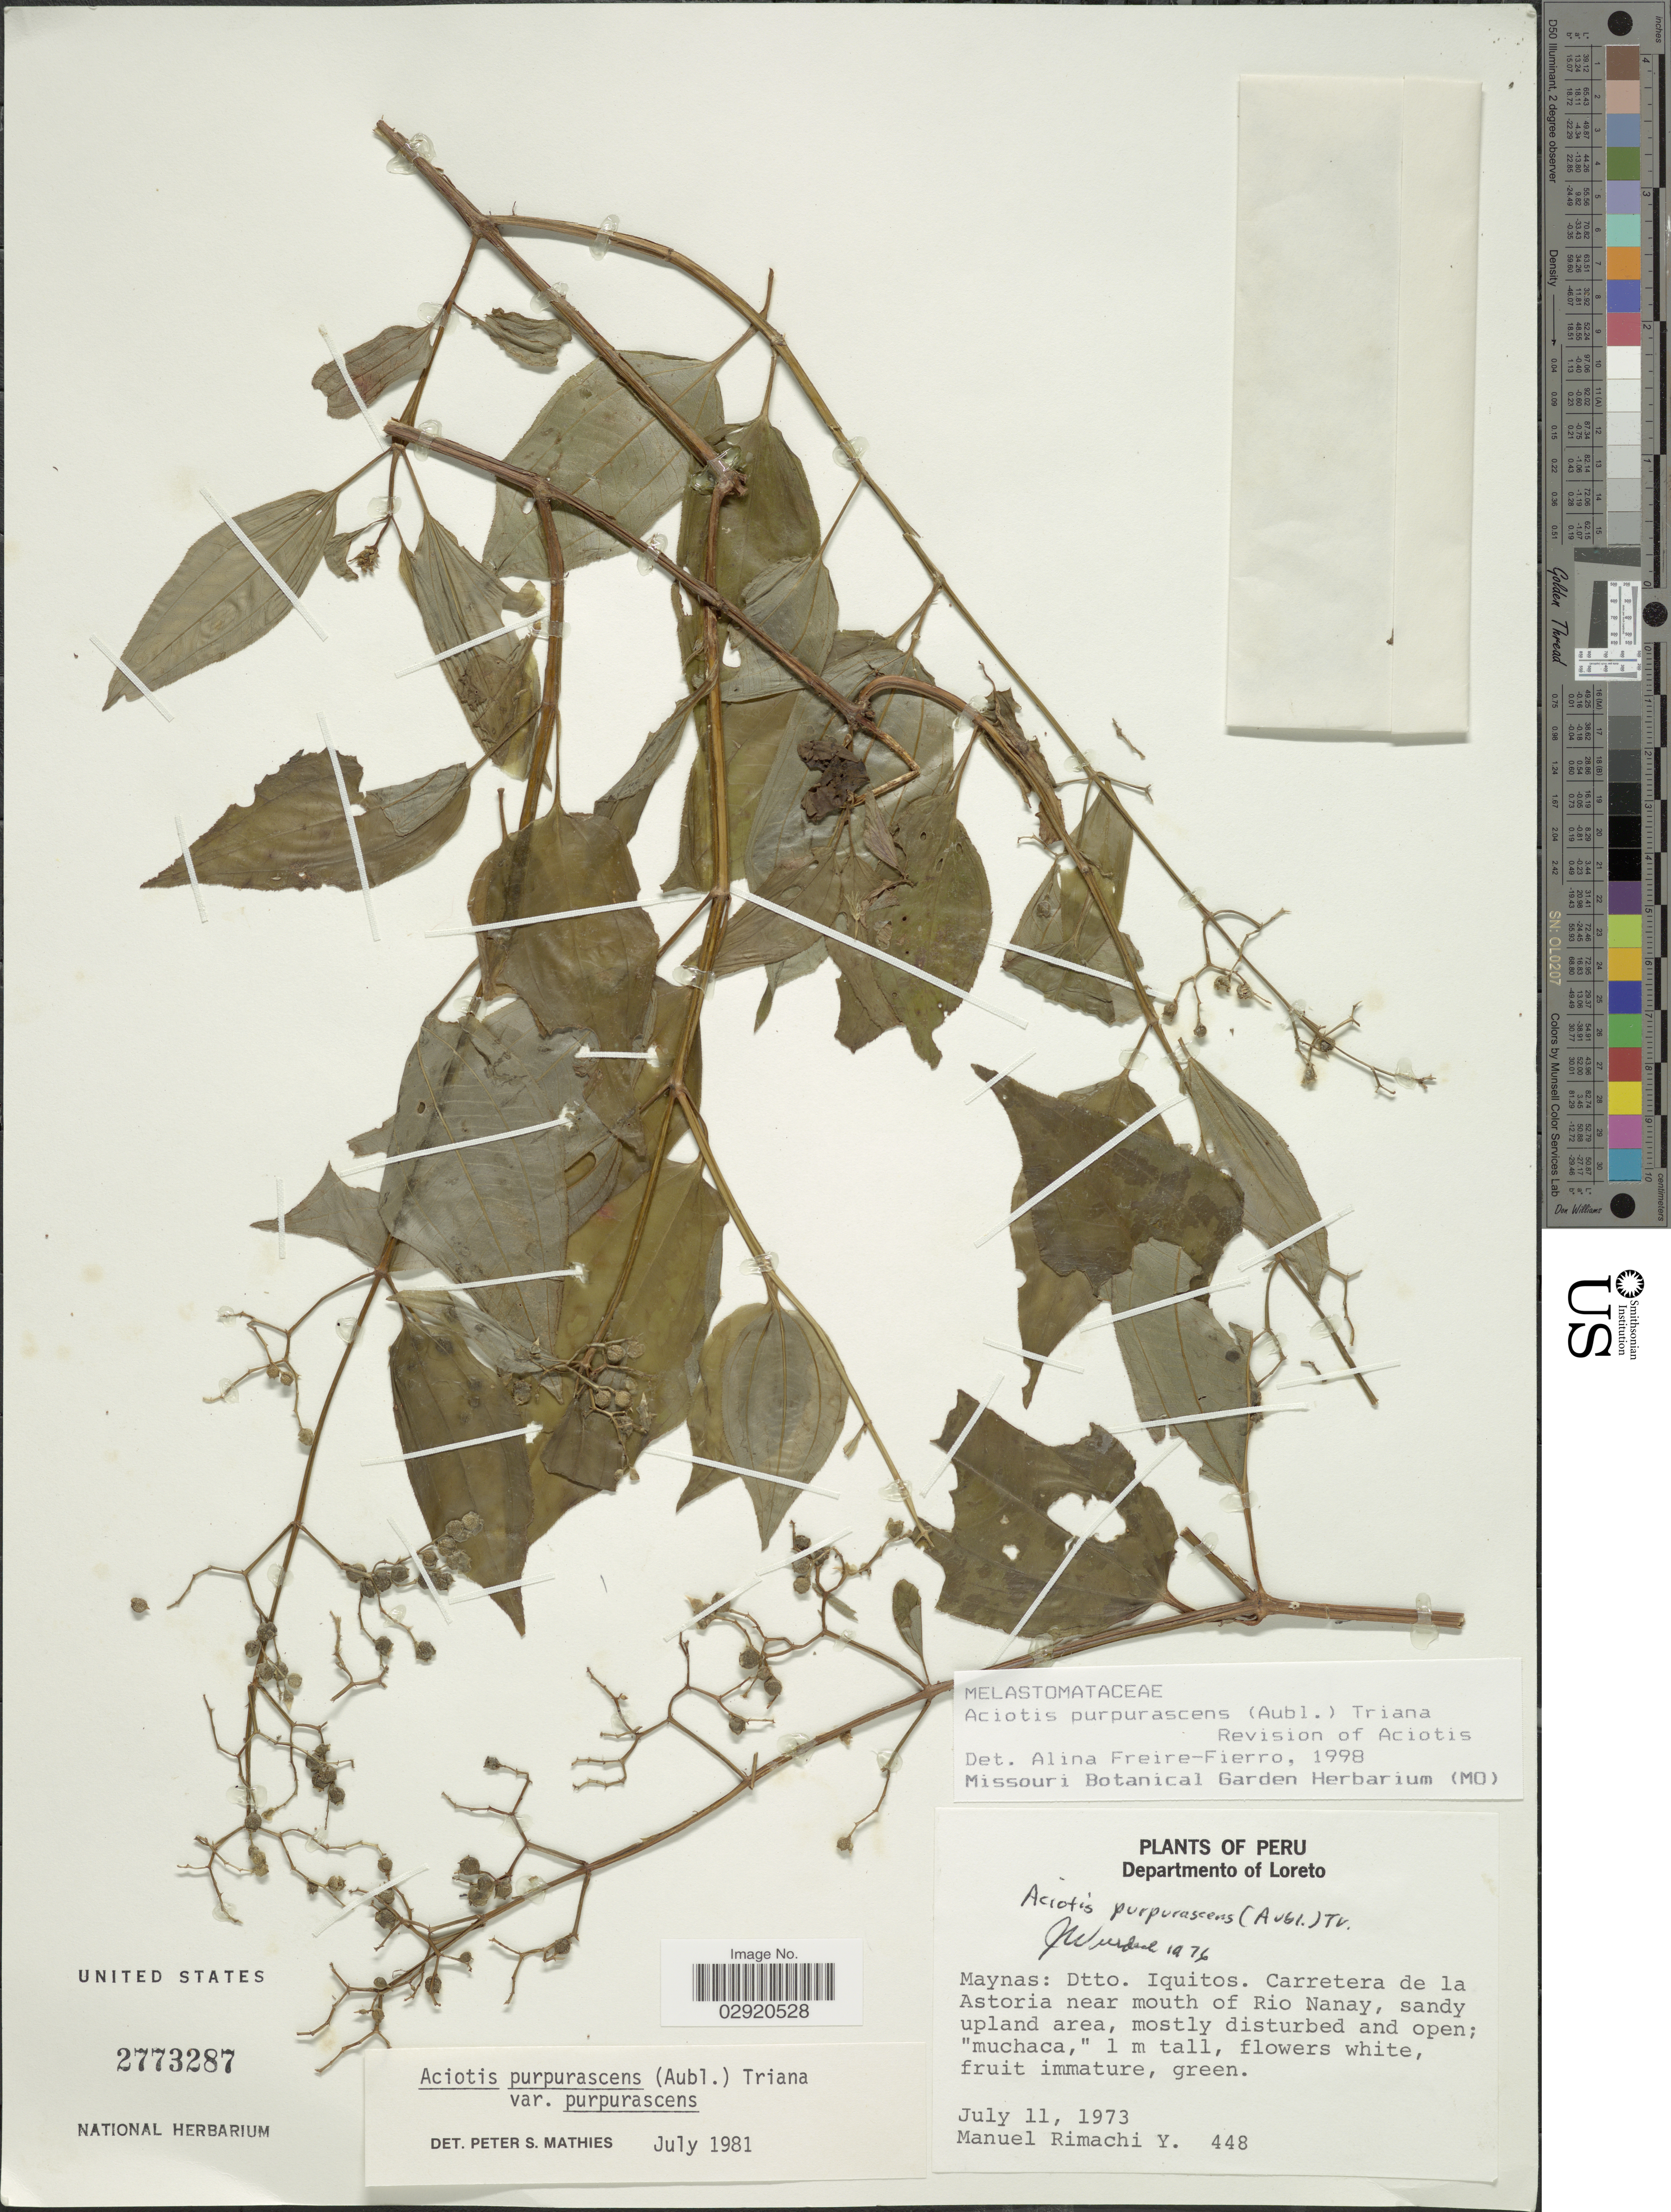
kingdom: Plantae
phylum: Tracheophyta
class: Magnoliopsida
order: Myrtales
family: Melastomataceae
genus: Aciotis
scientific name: Aciotis purpurascens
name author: (Aubl.) Triana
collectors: M. Rimachi Y.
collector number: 448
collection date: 1973-07-11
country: Peru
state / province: Loreto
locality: Maynas: Dtto. Iquitos. Carretera de la Astoria near mouth of Rio Nanay.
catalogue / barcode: US 2773287